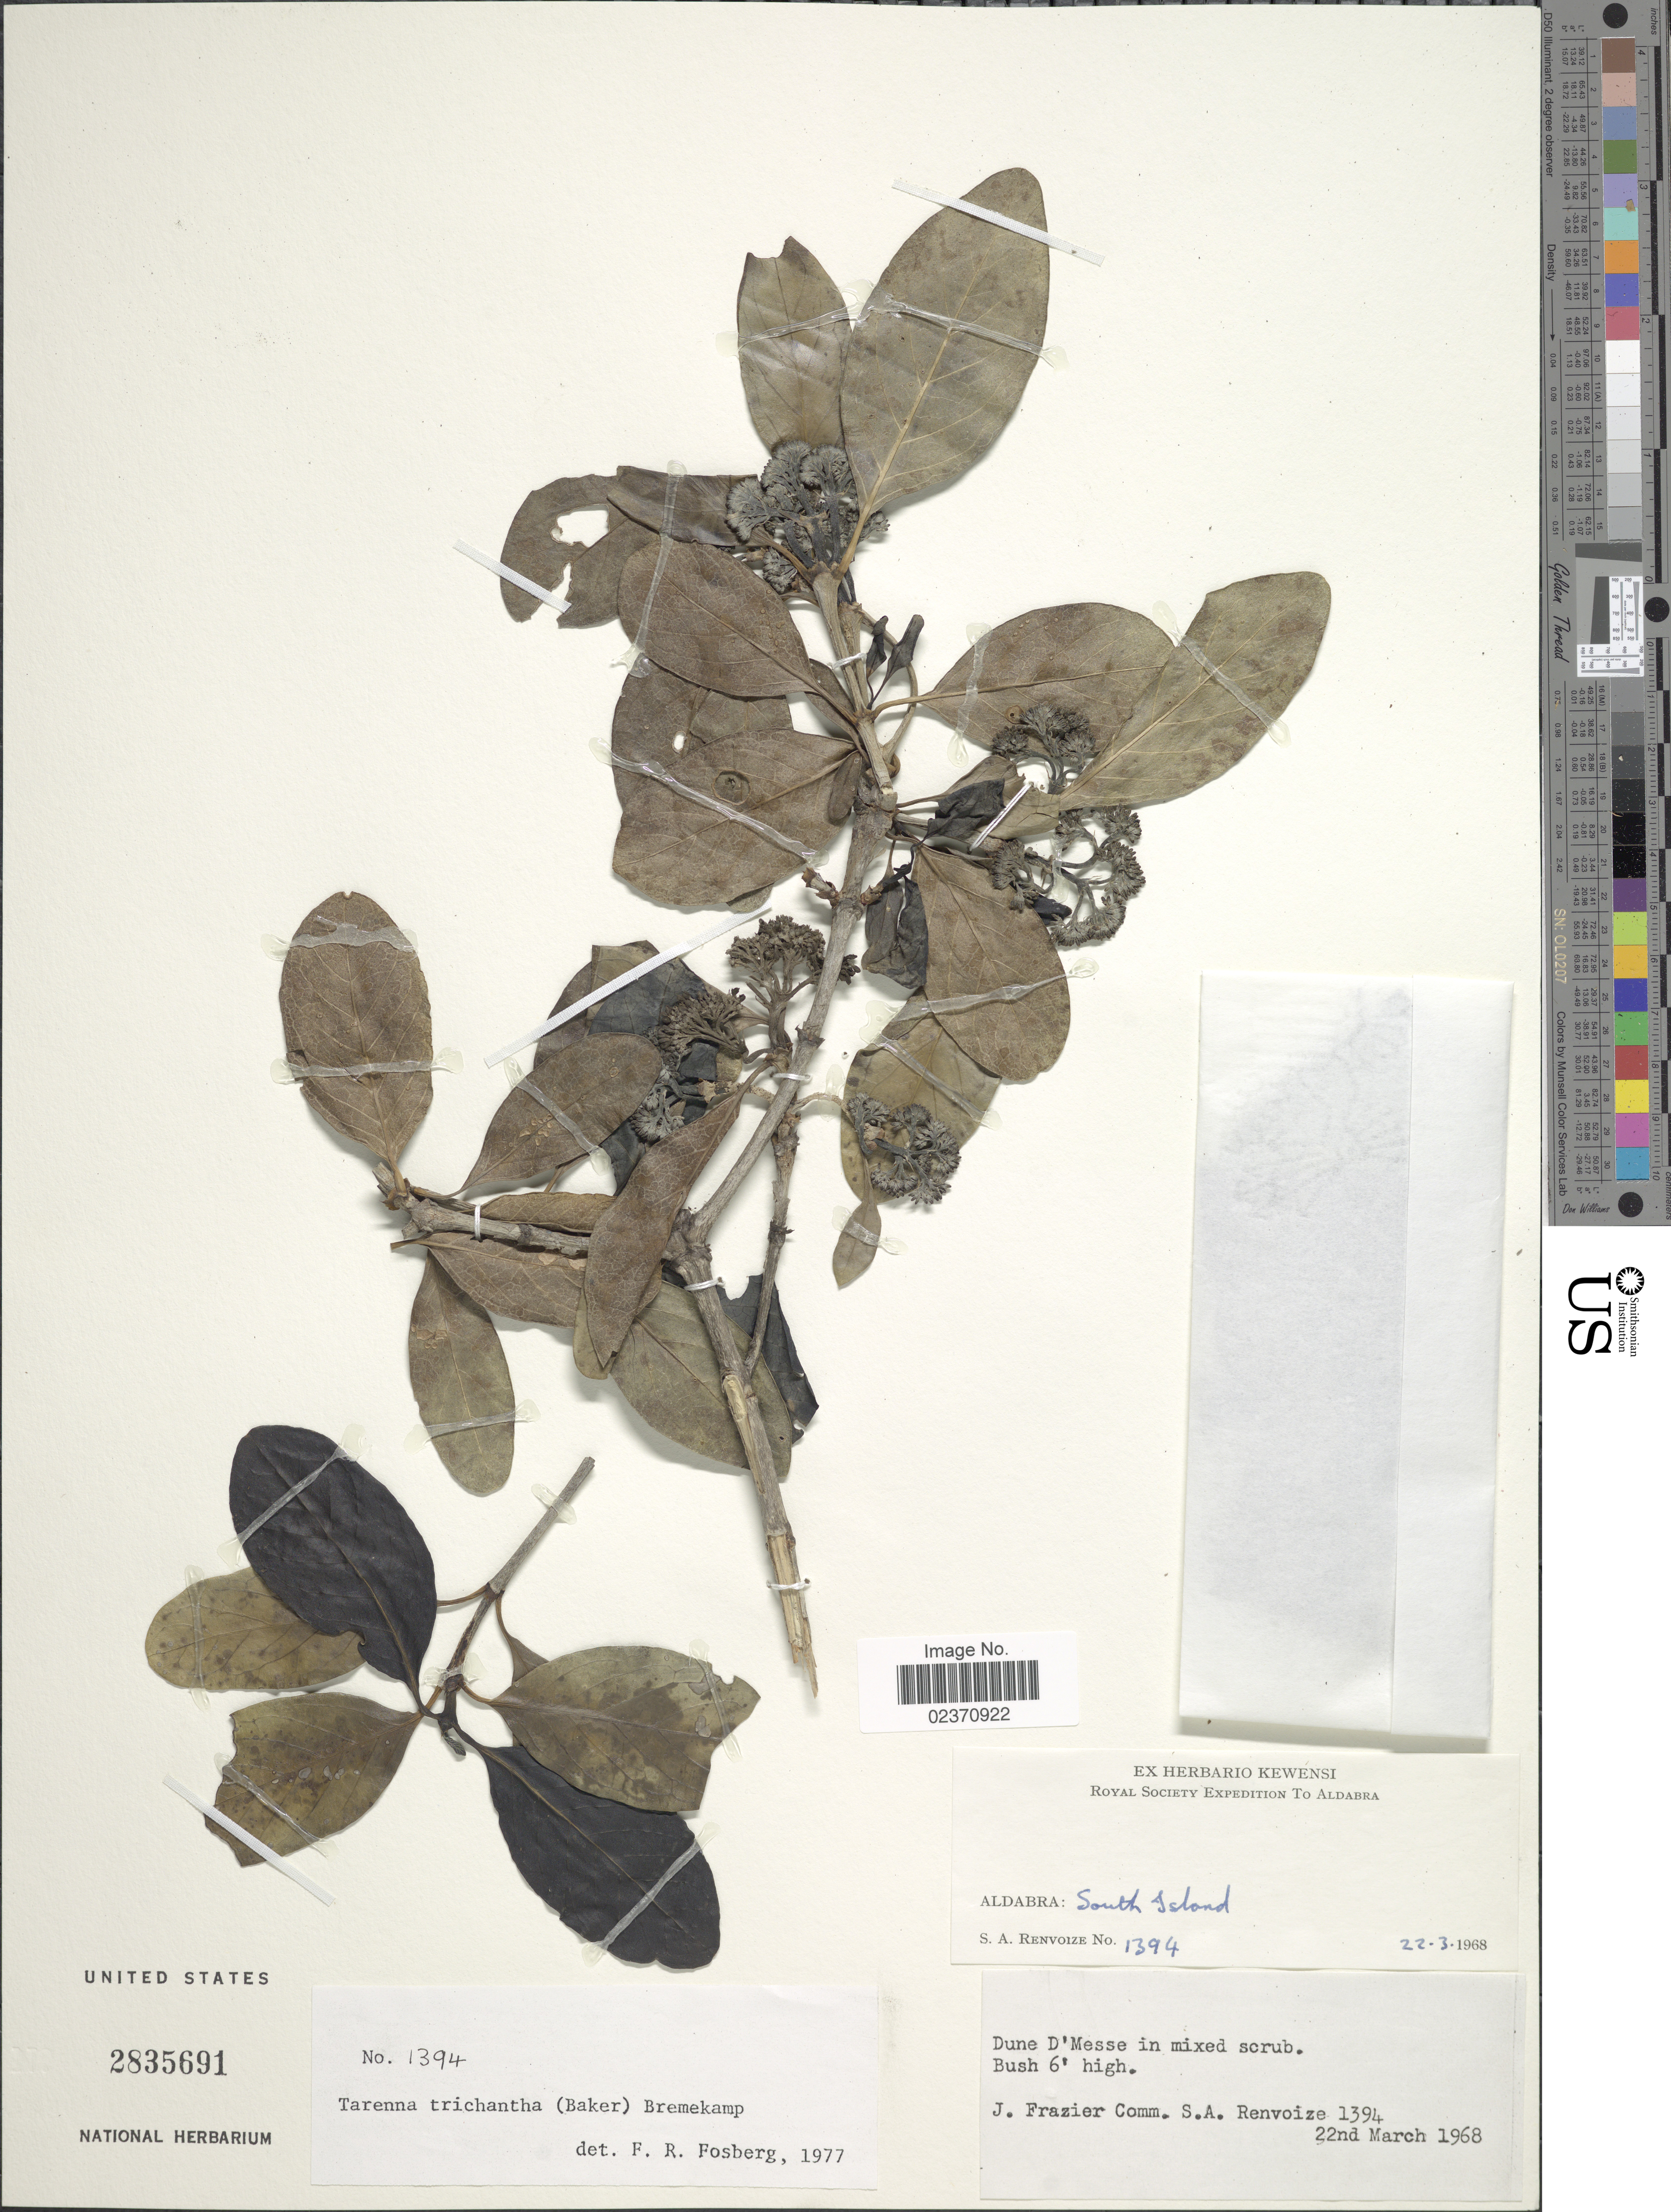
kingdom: Plantae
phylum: Tracheophyta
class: Magnoliopsida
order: Gentianales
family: Rubiaceae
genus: Paracephaelis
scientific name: Paracephaelis trichantha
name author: (Baker) De Block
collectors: J. Frazier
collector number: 1394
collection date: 1968-03-22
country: Seychelles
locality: Aldabra: South Island.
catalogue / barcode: US 2835691